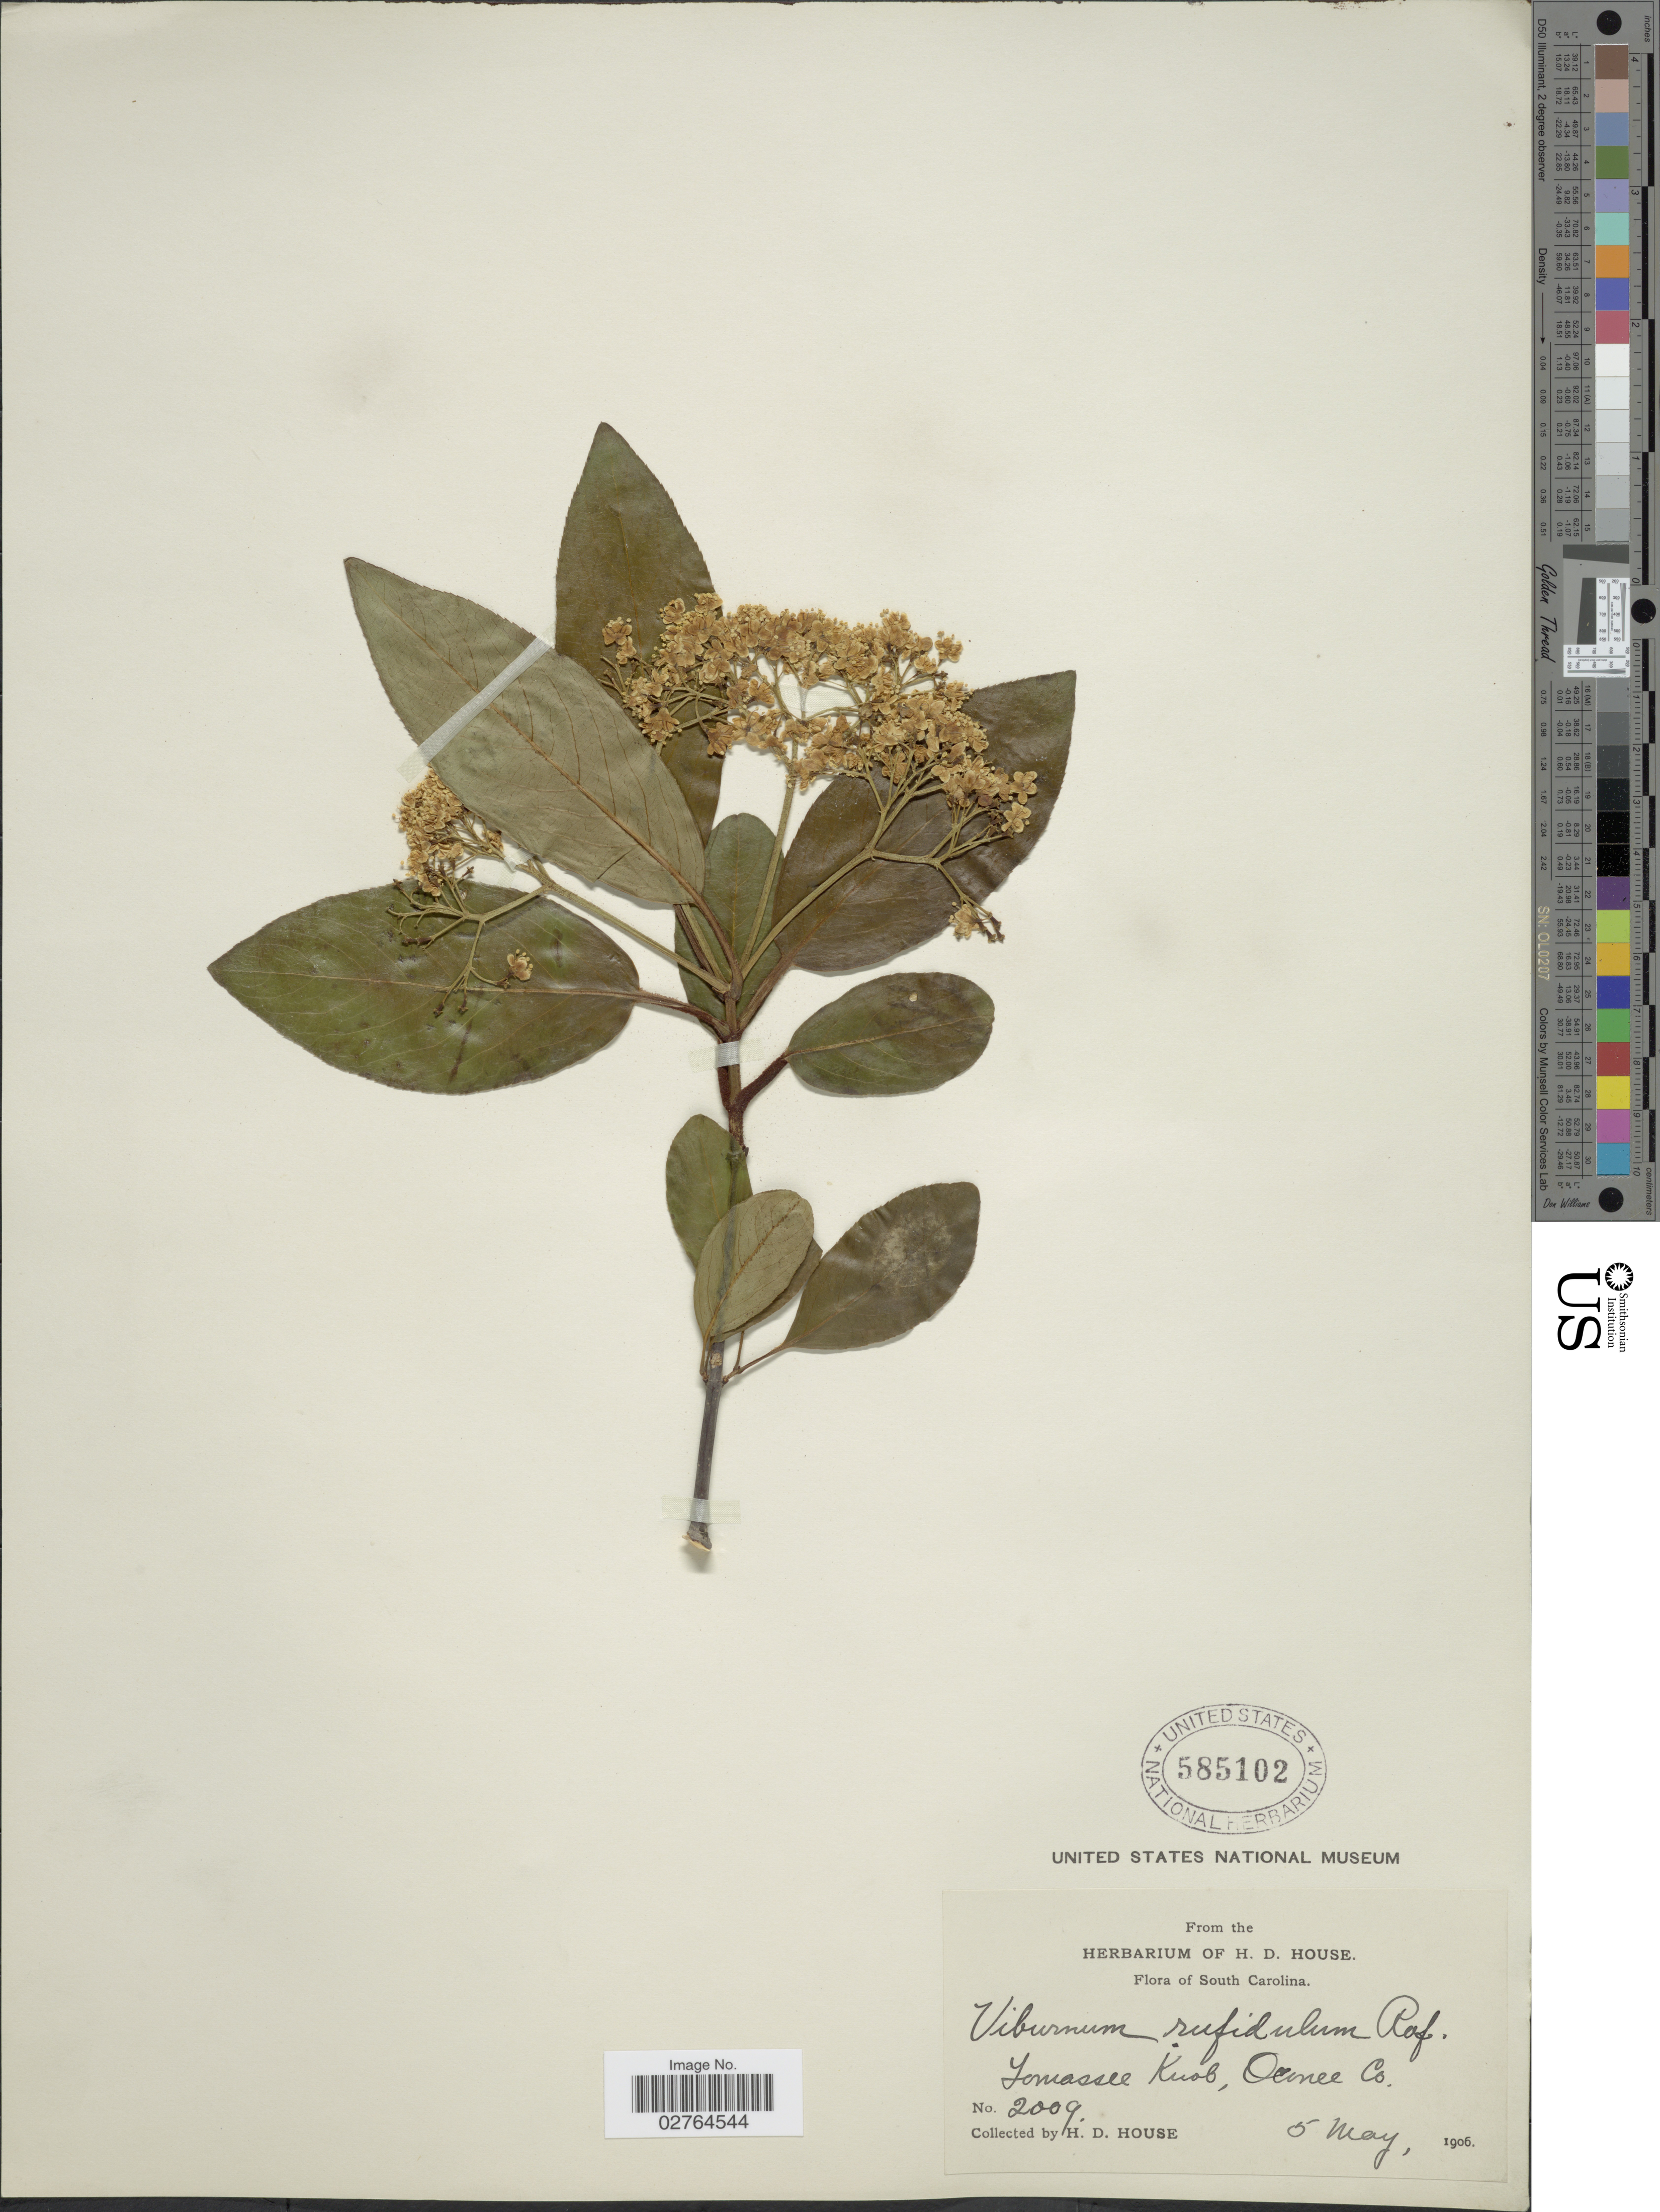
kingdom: Plantae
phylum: Tracheophyta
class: Magnoliopsida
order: Dipsacales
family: Viburnaceae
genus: Viburnum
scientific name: Viburnum rufidulum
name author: Raf.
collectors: H. D. House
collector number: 2009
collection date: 1906-05-05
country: United States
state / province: South Carolina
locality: Tamassee Knob, Oconee Co.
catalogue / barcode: US 585102